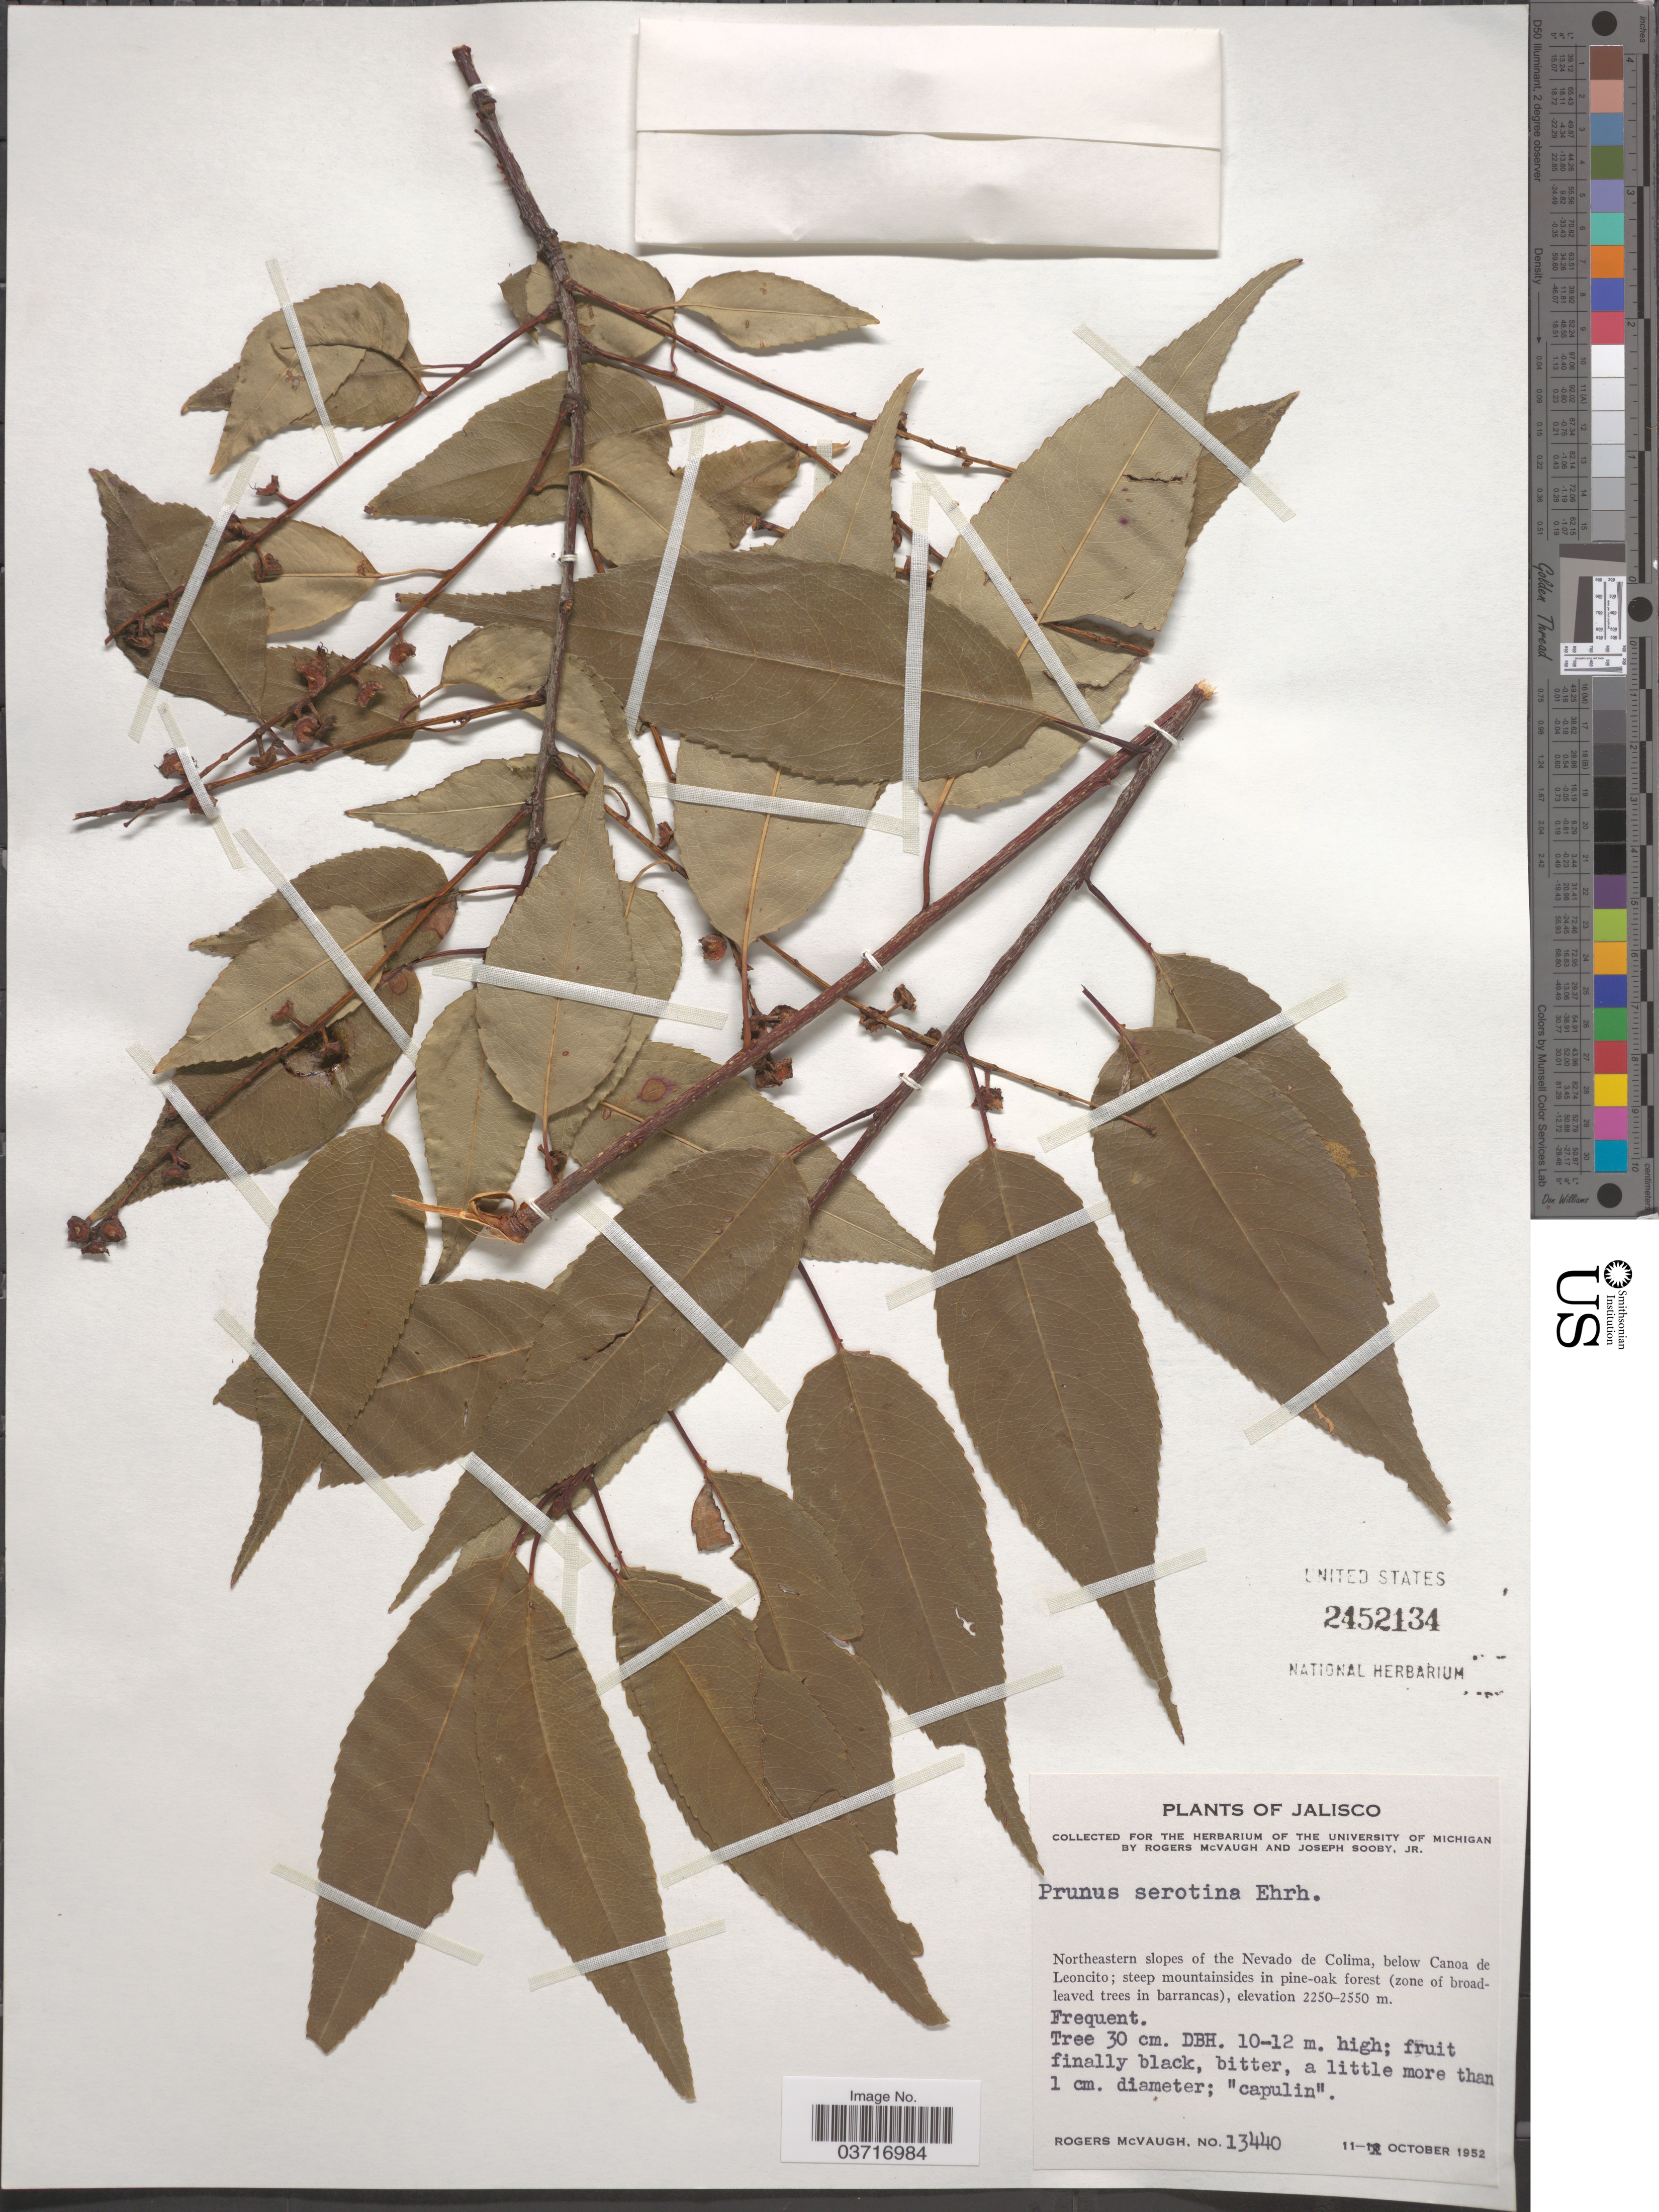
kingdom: Plantae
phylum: Tracheophyta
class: Magnoliopsida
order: Rosales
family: Rosaceae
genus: Prunus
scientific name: Prunus serotina subsp. serotina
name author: Ehrh.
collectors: R. McVaugh & J. Sooby Jr.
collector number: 13440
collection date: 1952-10-11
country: Mexico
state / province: Jalisco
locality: Northeastern slopes of the Nevado de Colima, below Canoa de Leoncito.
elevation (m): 2250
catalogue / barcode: US 2452134